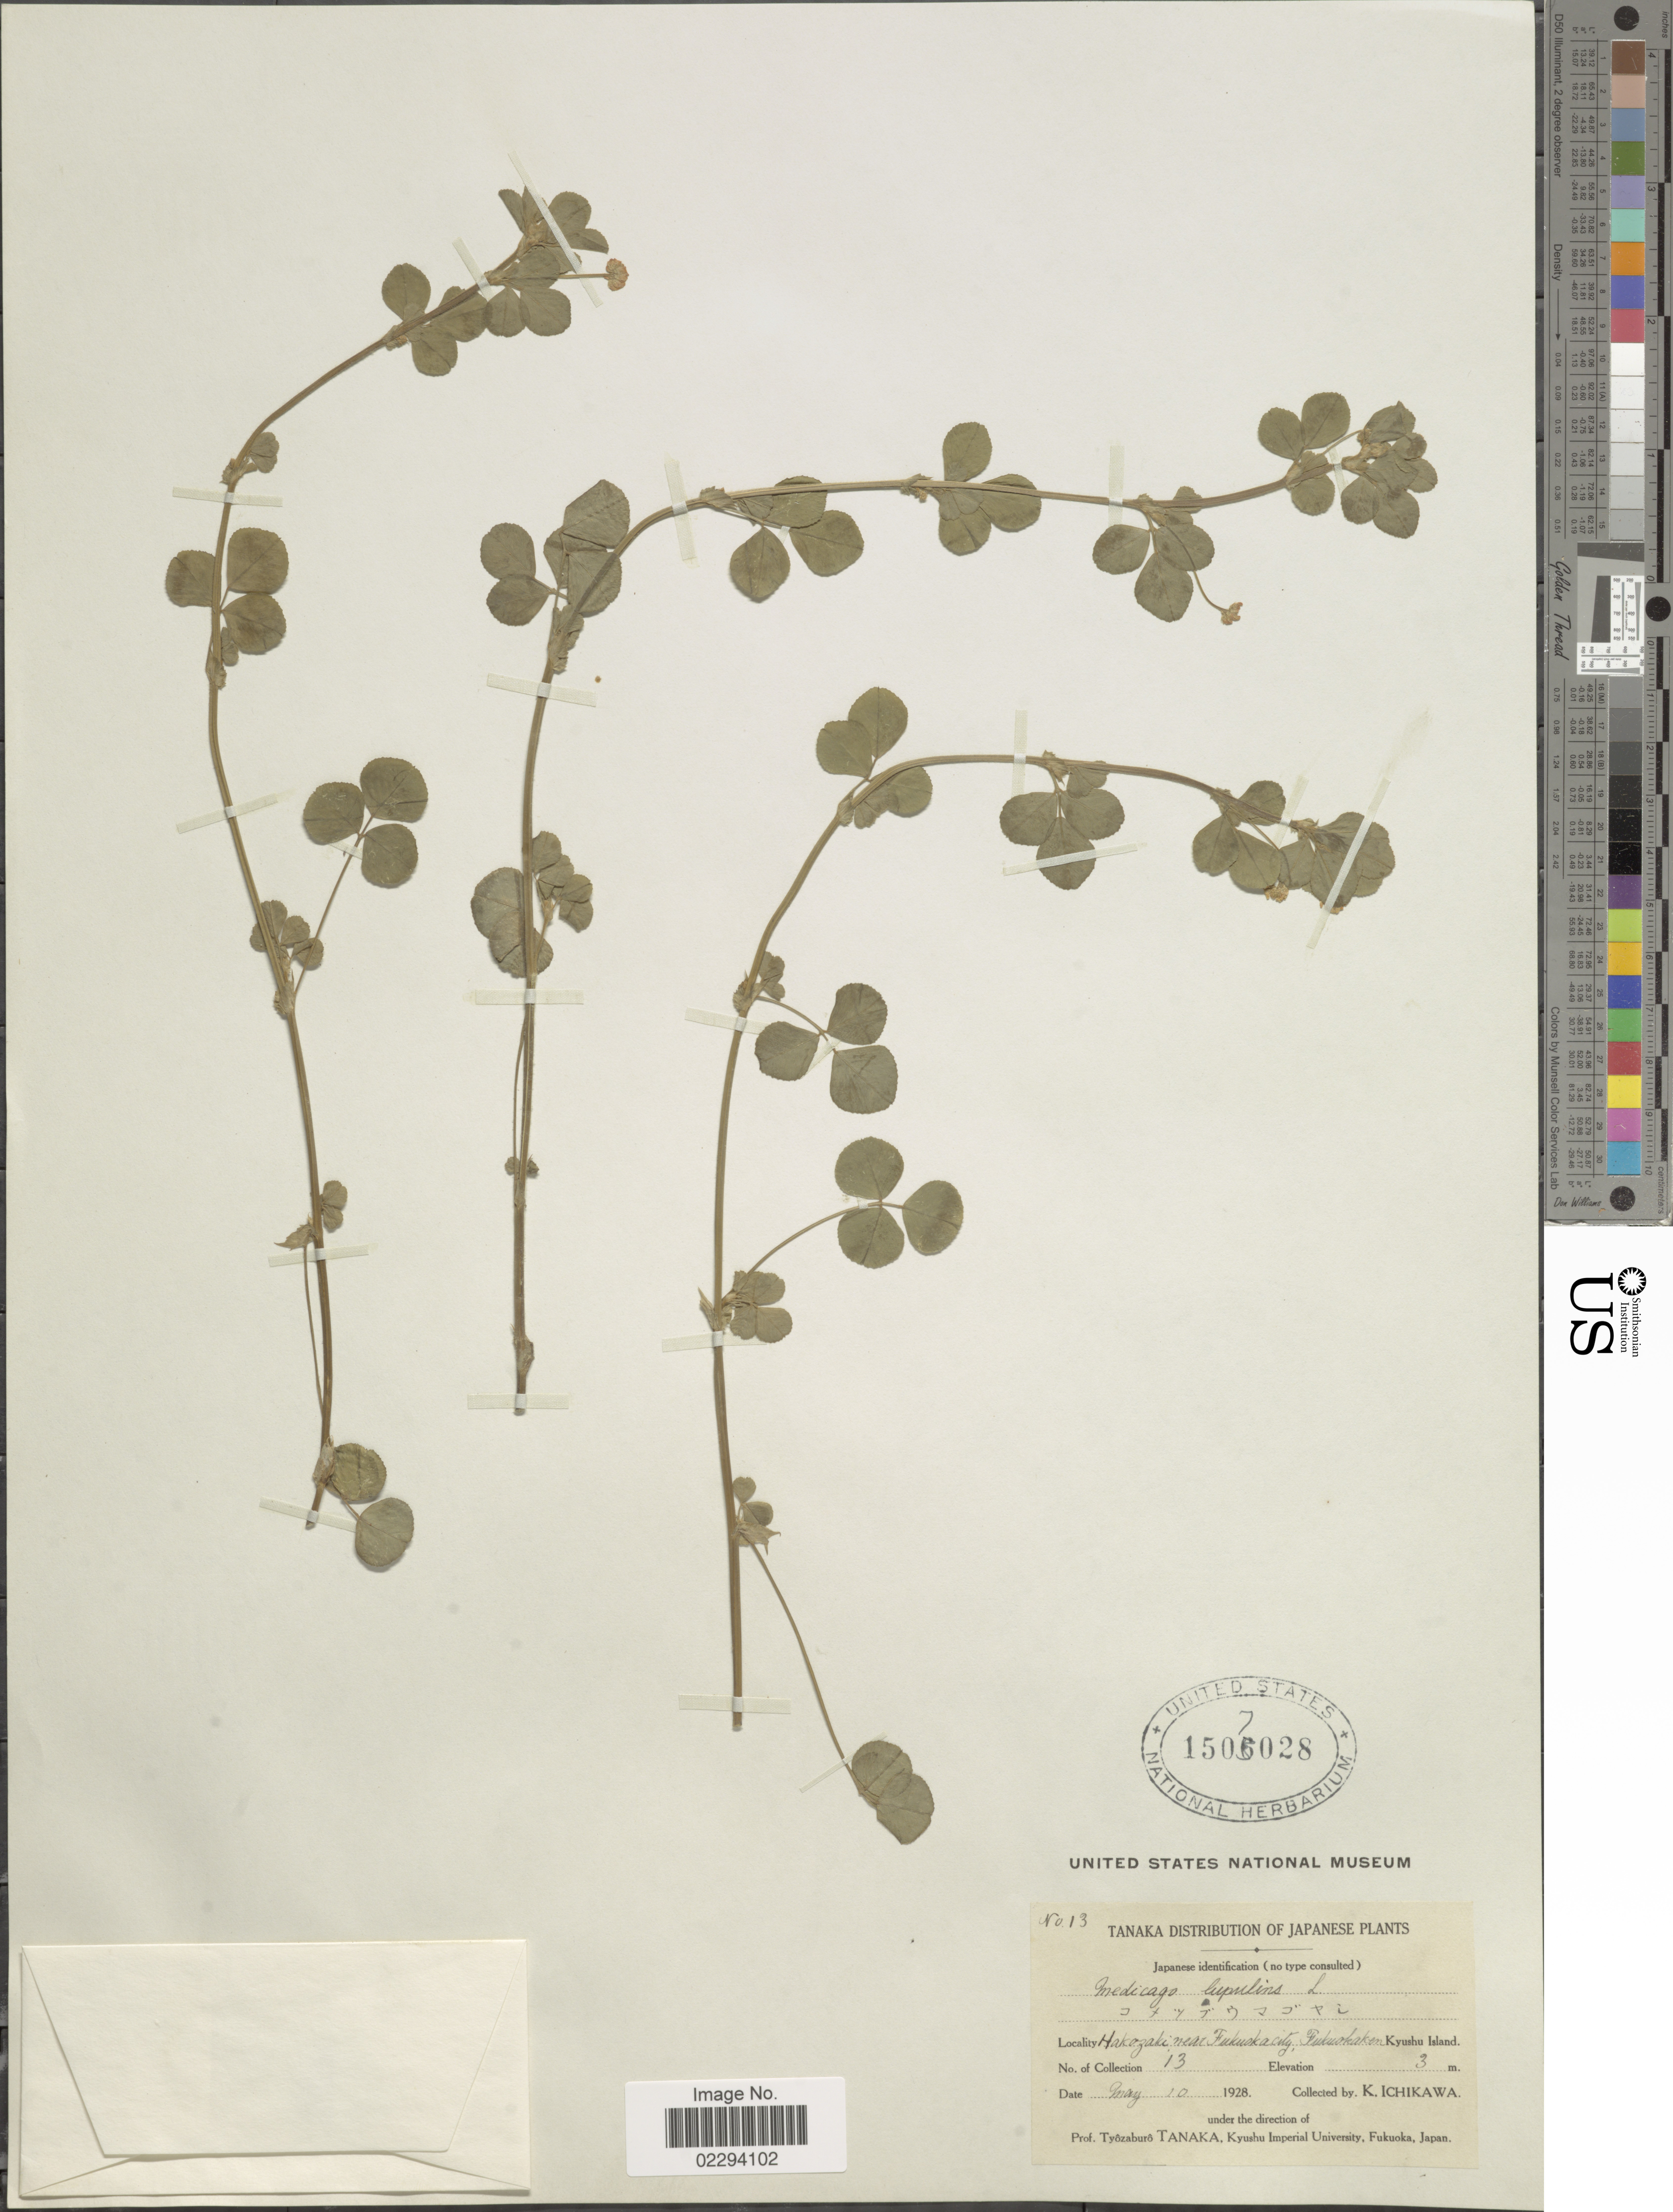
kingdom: Plantae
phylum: Tracheophyta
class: Magnoliopsida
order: Fabales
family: Fabaceae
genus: Medicago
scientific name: Medicago lupulina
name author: L.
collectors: K. Ichikawa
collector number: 13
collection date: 1928-05-10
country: Japan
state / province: Hukuoka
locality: Hakozaki near Fukuoka city. Fukuoka en Kyushu Island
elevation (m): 3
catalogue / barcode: US 1507028